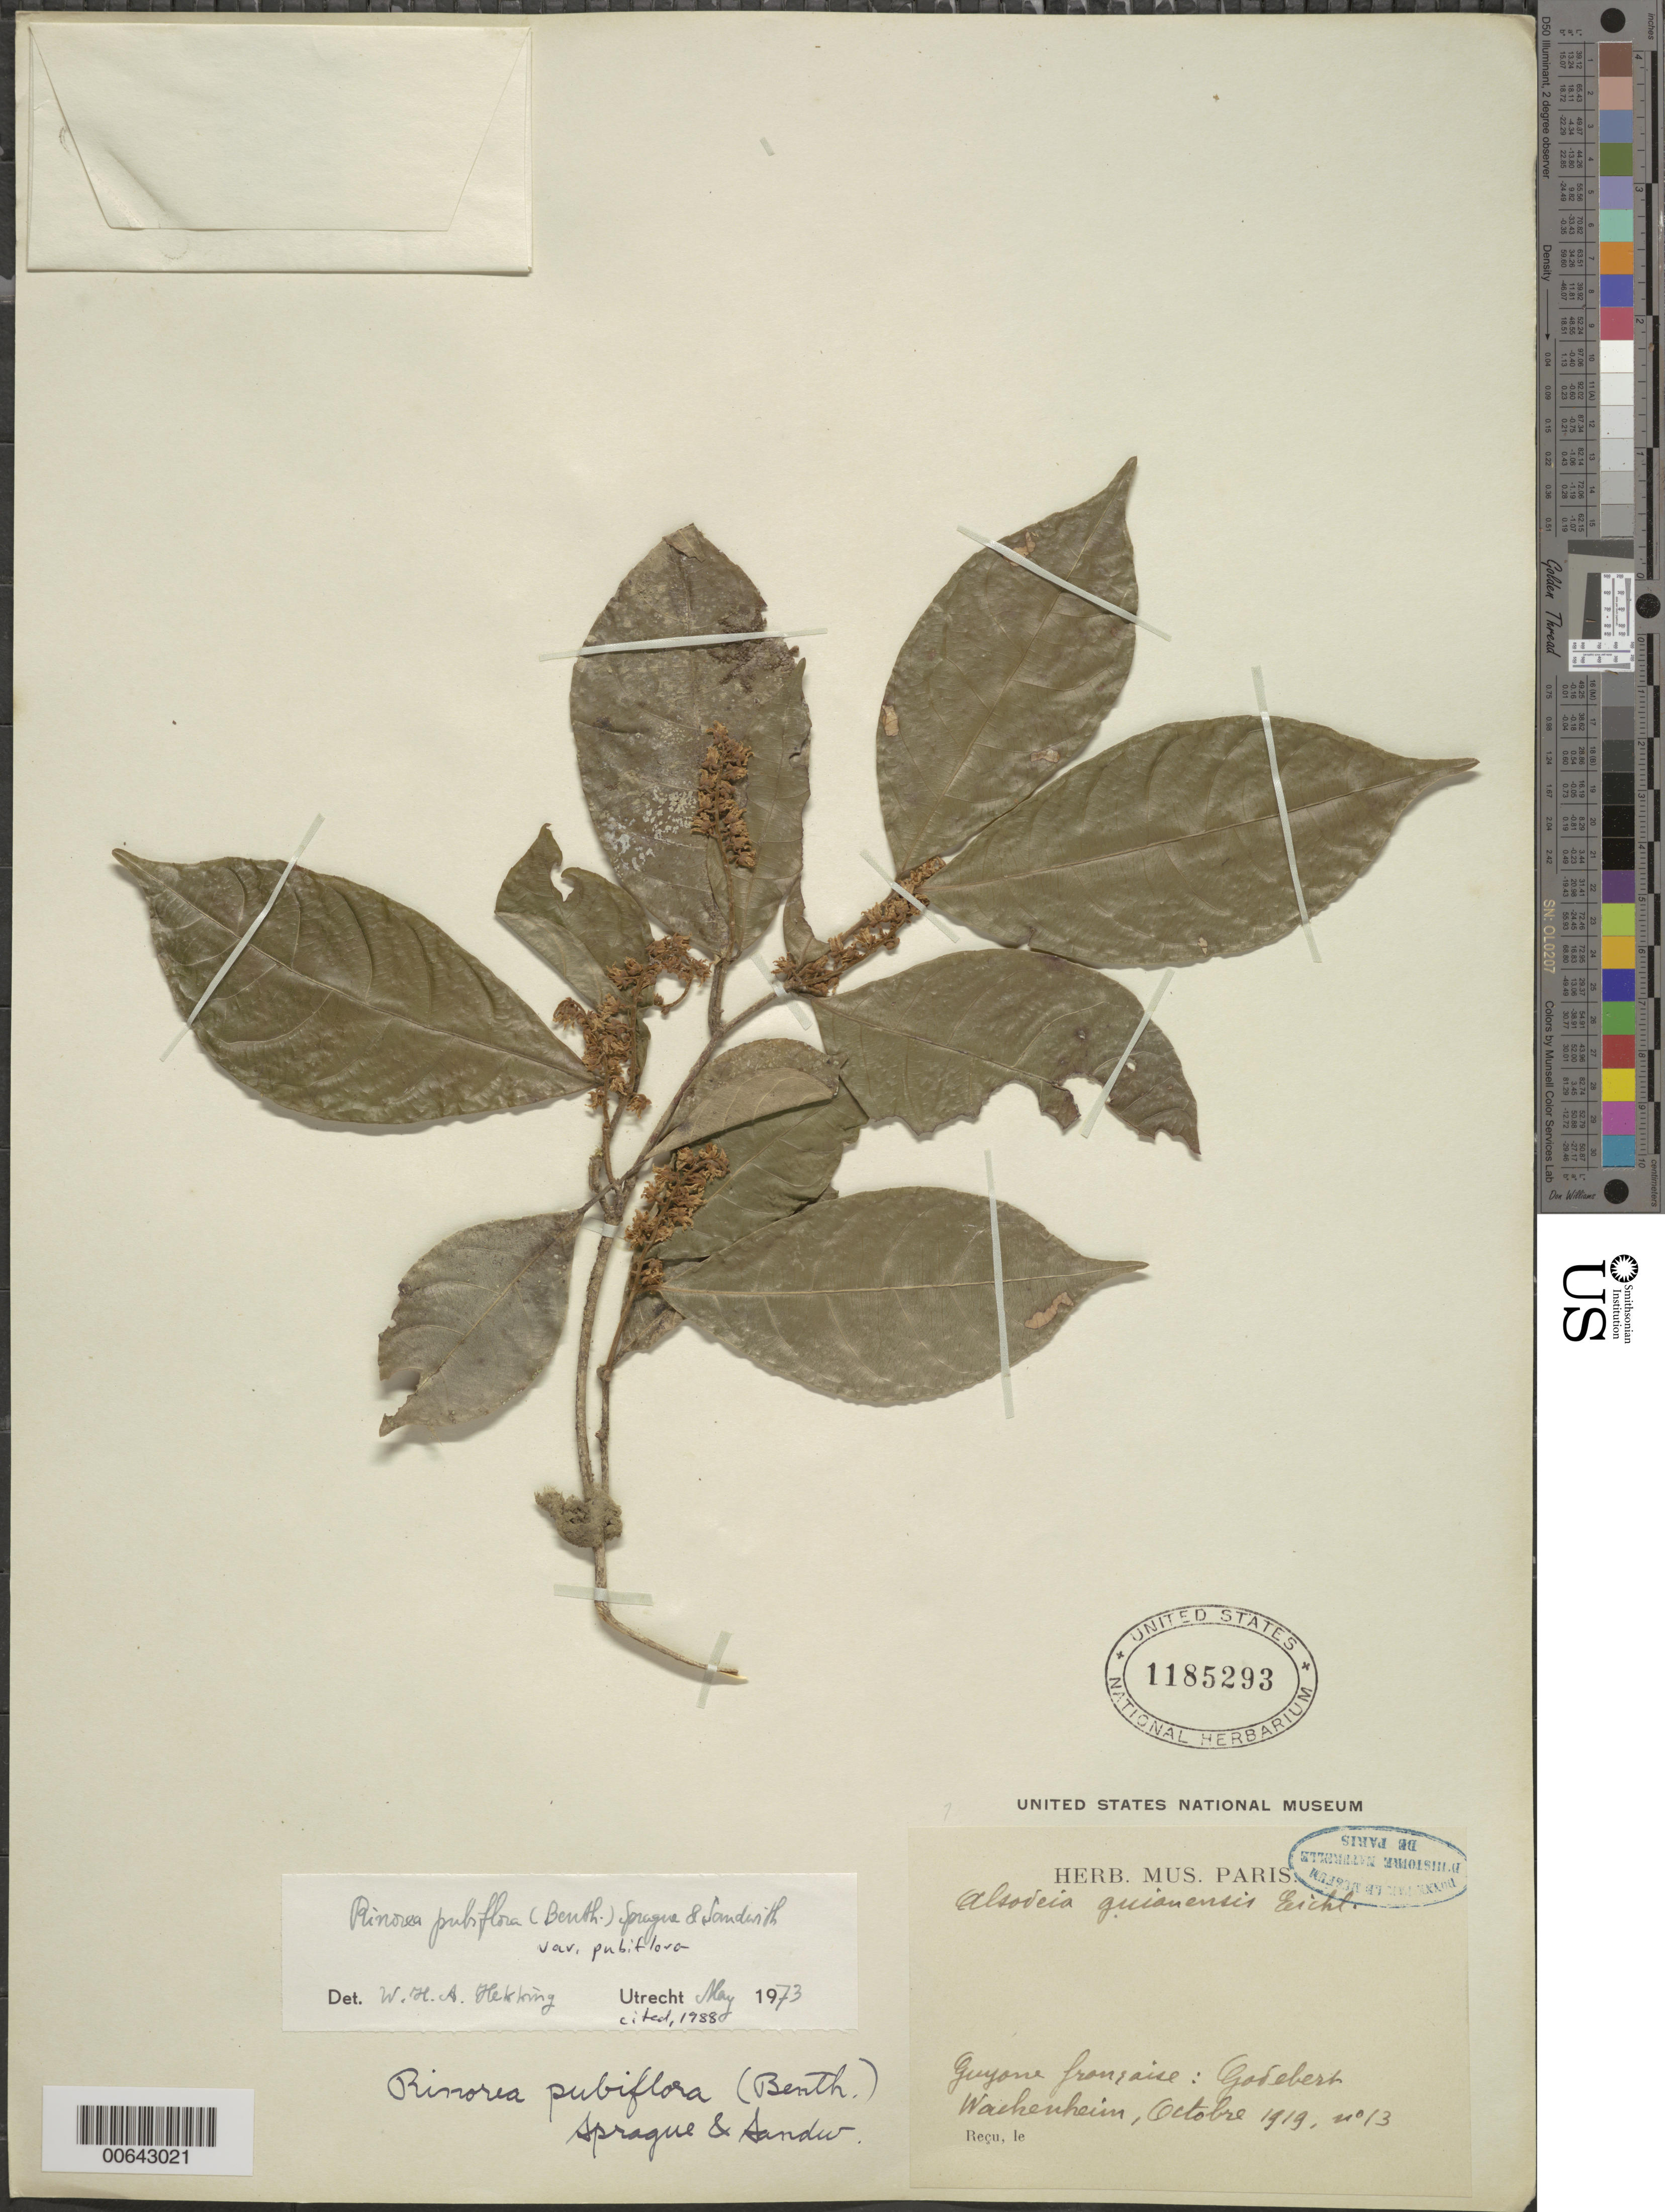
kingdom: Plantae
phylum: Tracheophyta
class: Magnoliopsida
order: Malpighiales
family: Violaceae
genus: Rinorea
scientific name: Rinorea pubiflora var. pubiflora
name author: (Benth.) Sprague & Sandwith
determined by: Hekking, W. H. A.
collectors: G. Wachenheim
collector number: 13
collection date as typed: Oct-19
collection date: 1919-10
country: French Guiana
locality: Godebert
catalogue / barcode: US 1185293